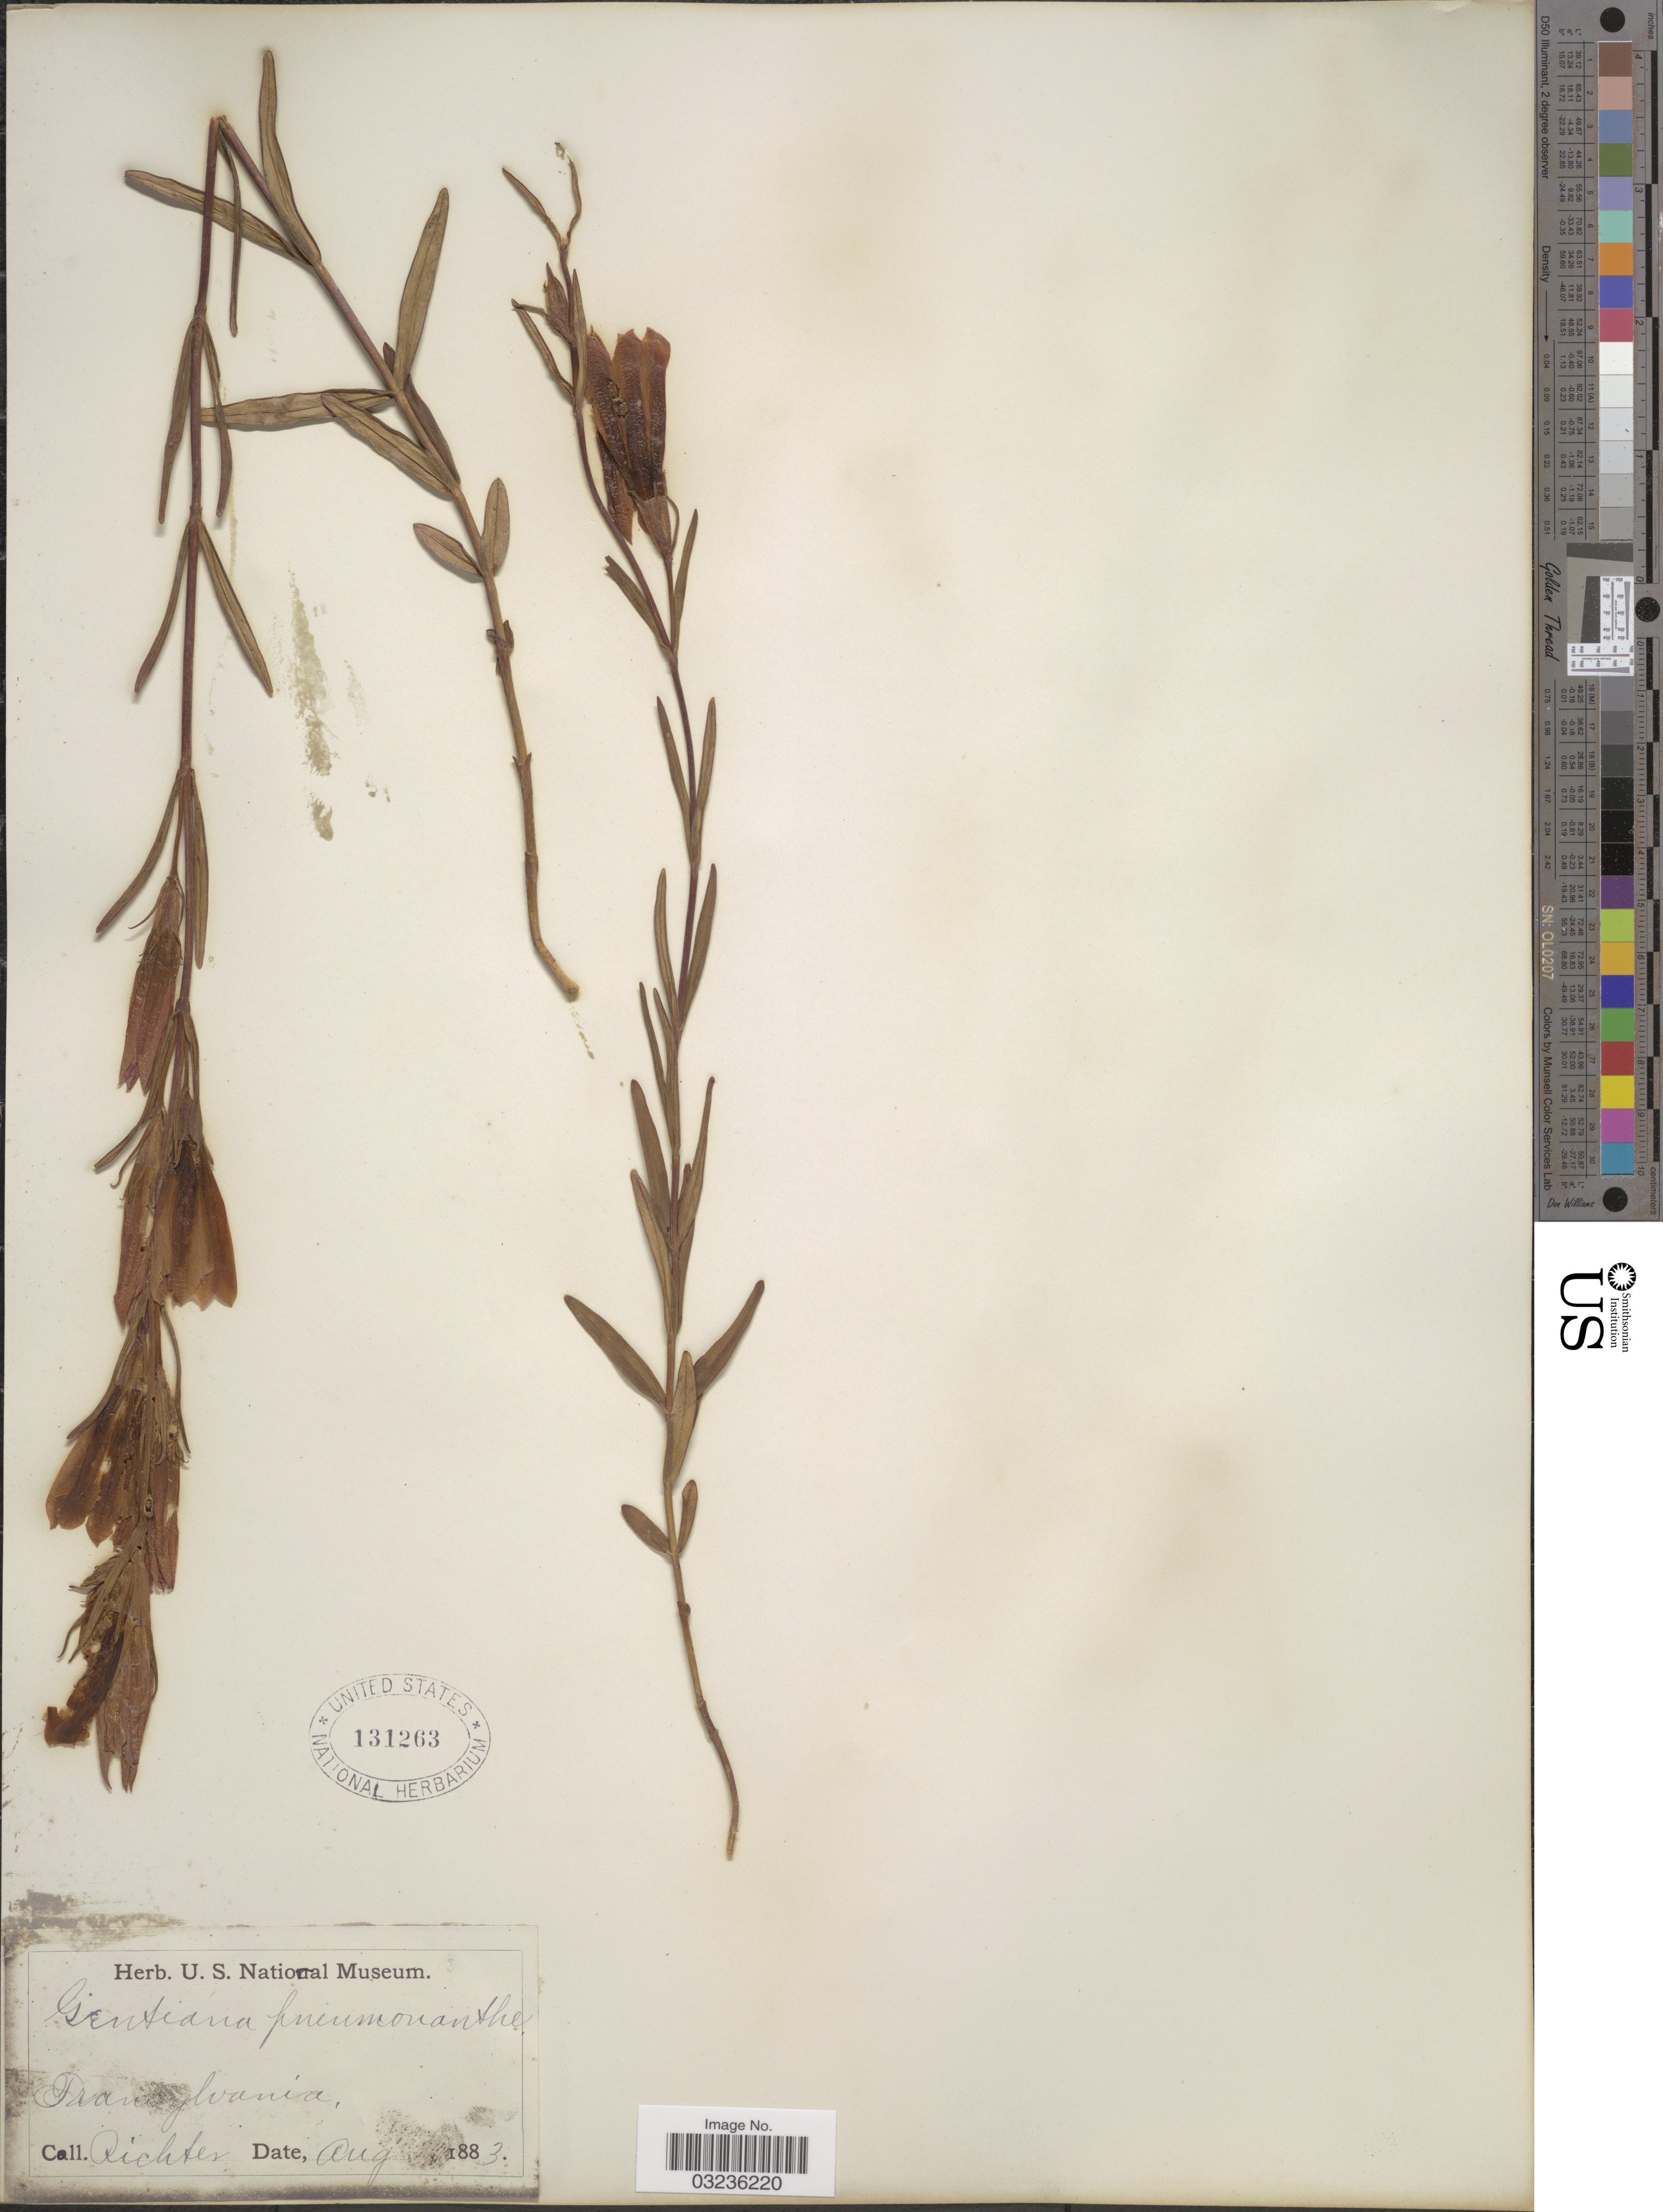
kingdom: Plantae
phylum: Tracheophyta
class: Magnoliopsida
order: Gentianales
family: Gentianaceae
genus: Gentiana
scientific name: Gentiana pneumonanthe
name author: L.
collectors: -- Richter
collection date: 1883-08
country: Romania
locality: Transsylvania.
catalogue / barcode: US 131263